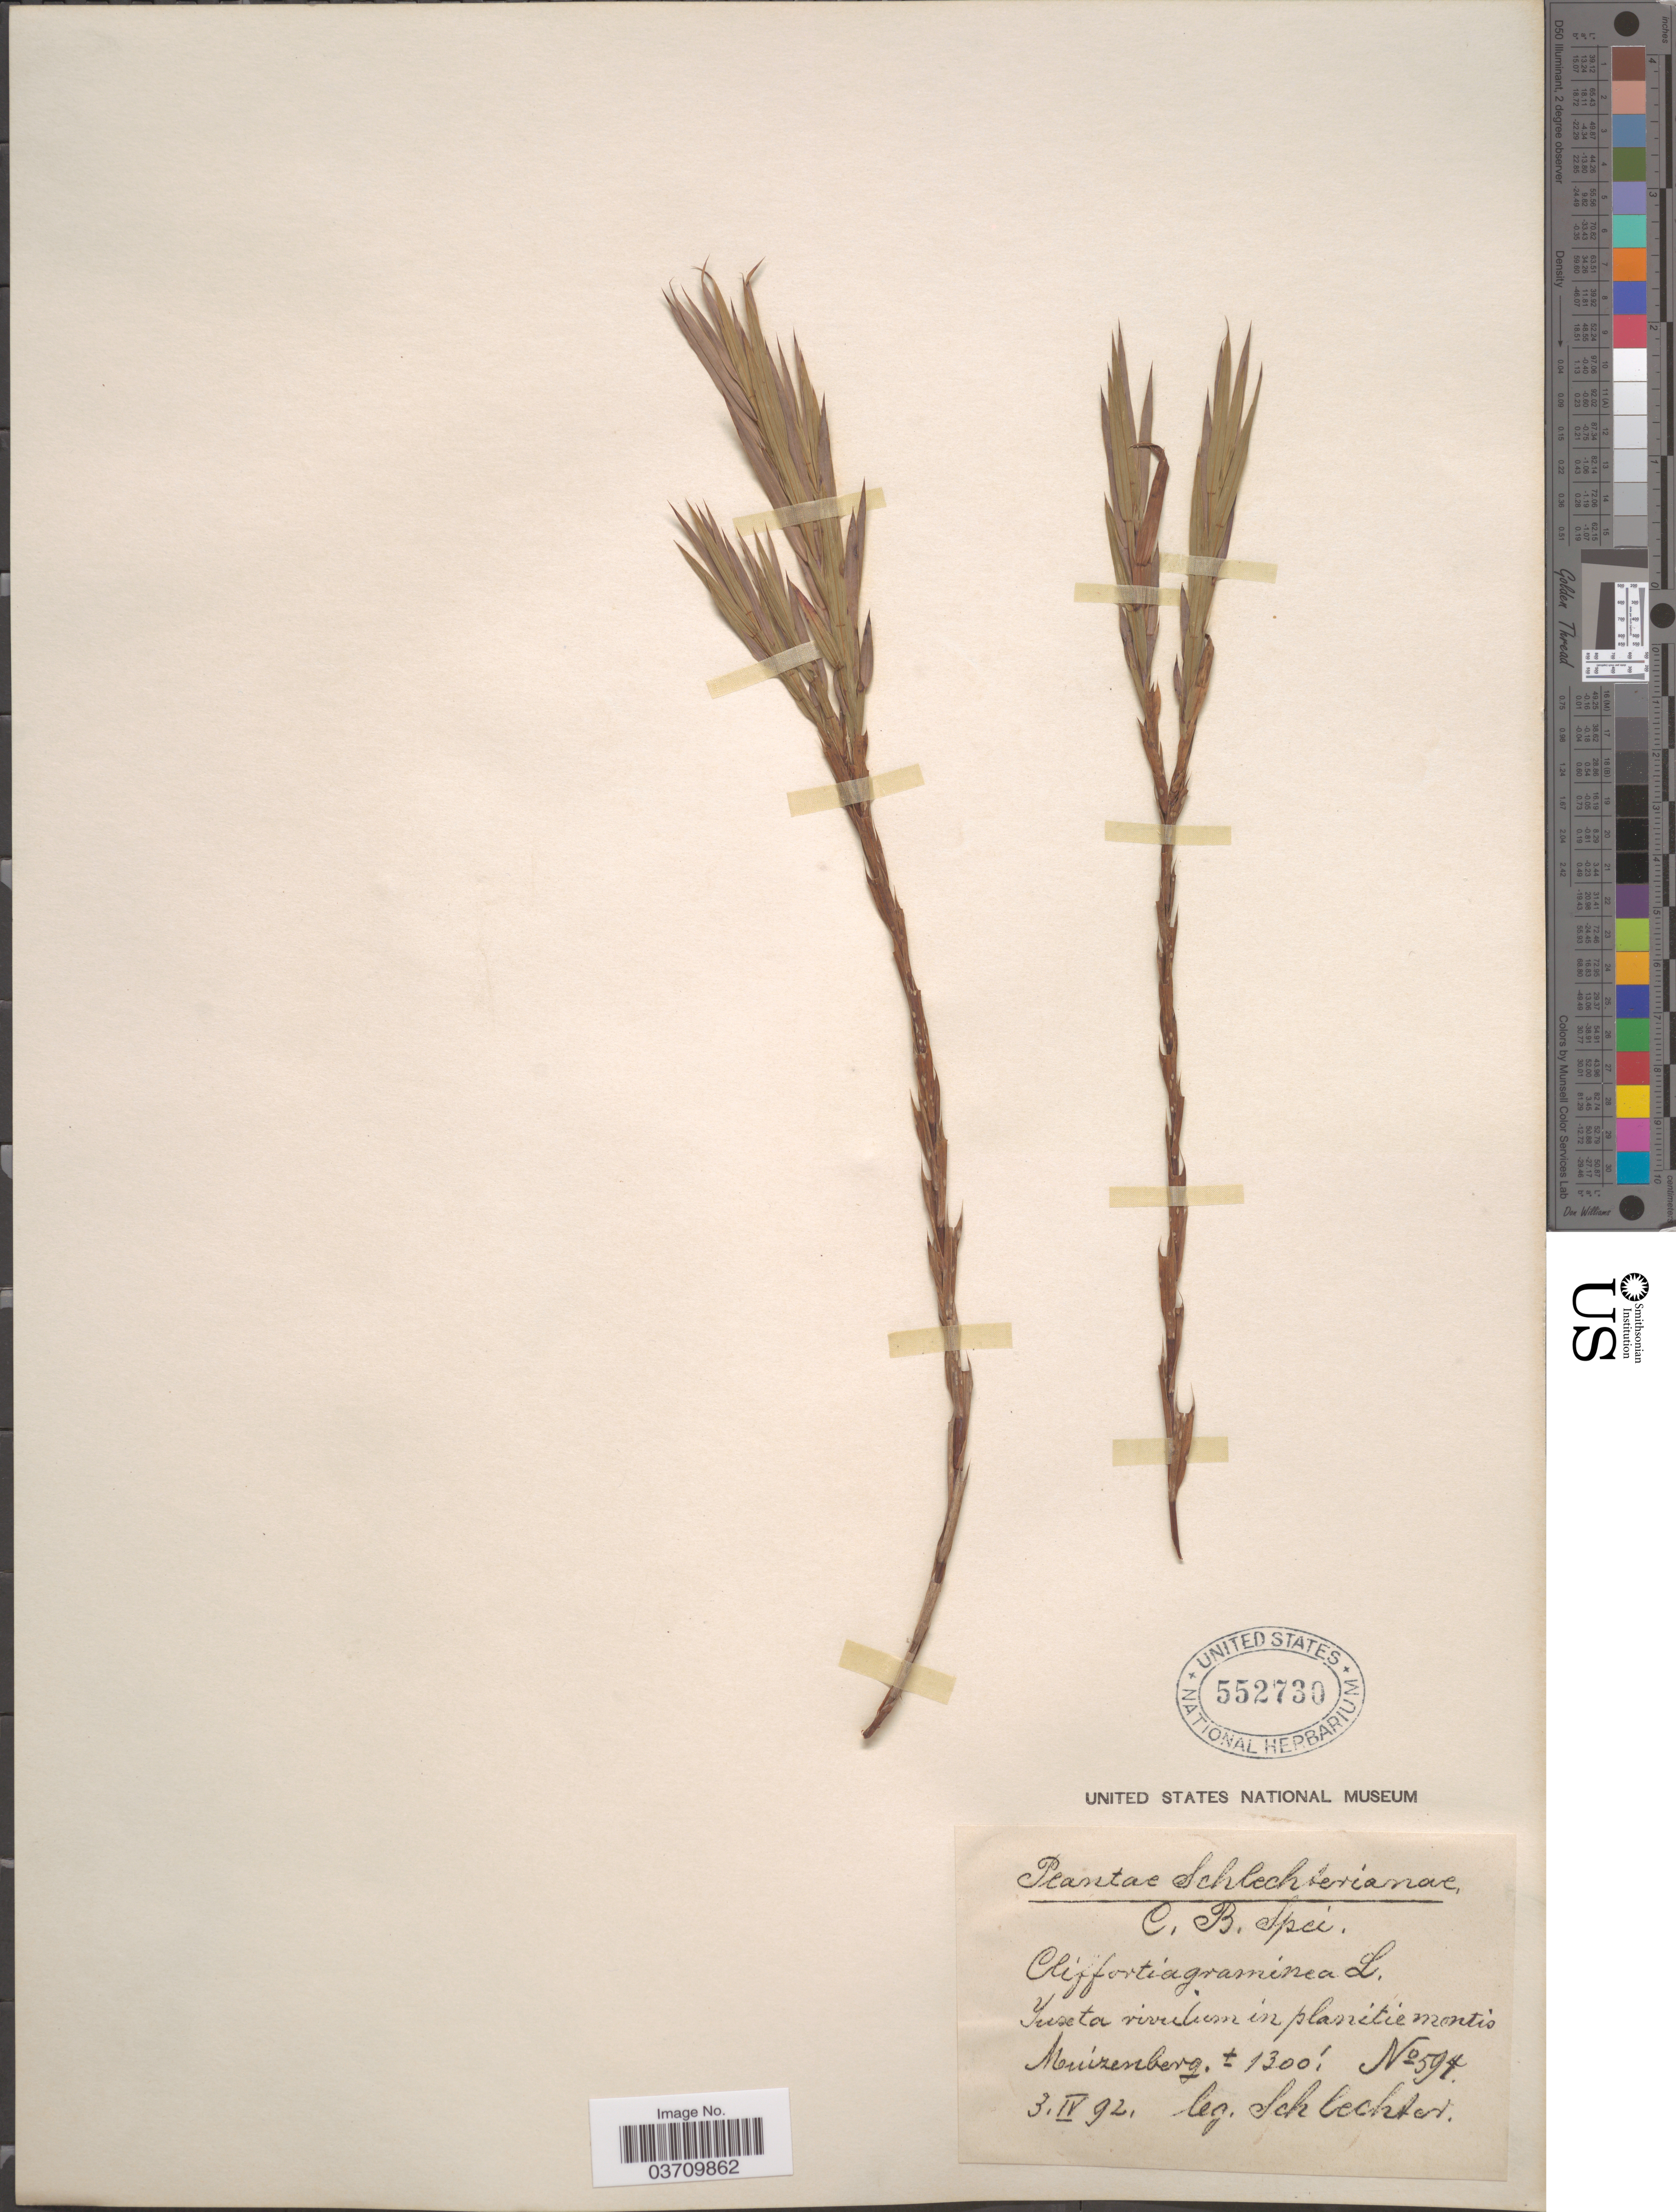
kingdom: Plantae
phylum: Tracheophyta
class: Magnoliopsida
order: Rosales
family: Rosaceae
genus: Cliffortia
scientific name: Cliffortia graminea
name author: L. f.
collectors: Schlechter, --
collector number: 594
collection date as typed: Transcribed d/m/y: 3/4/92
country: South Africa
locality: C. B. Spei. Montis Muizenberg.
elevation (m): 396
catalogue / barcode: US 552730